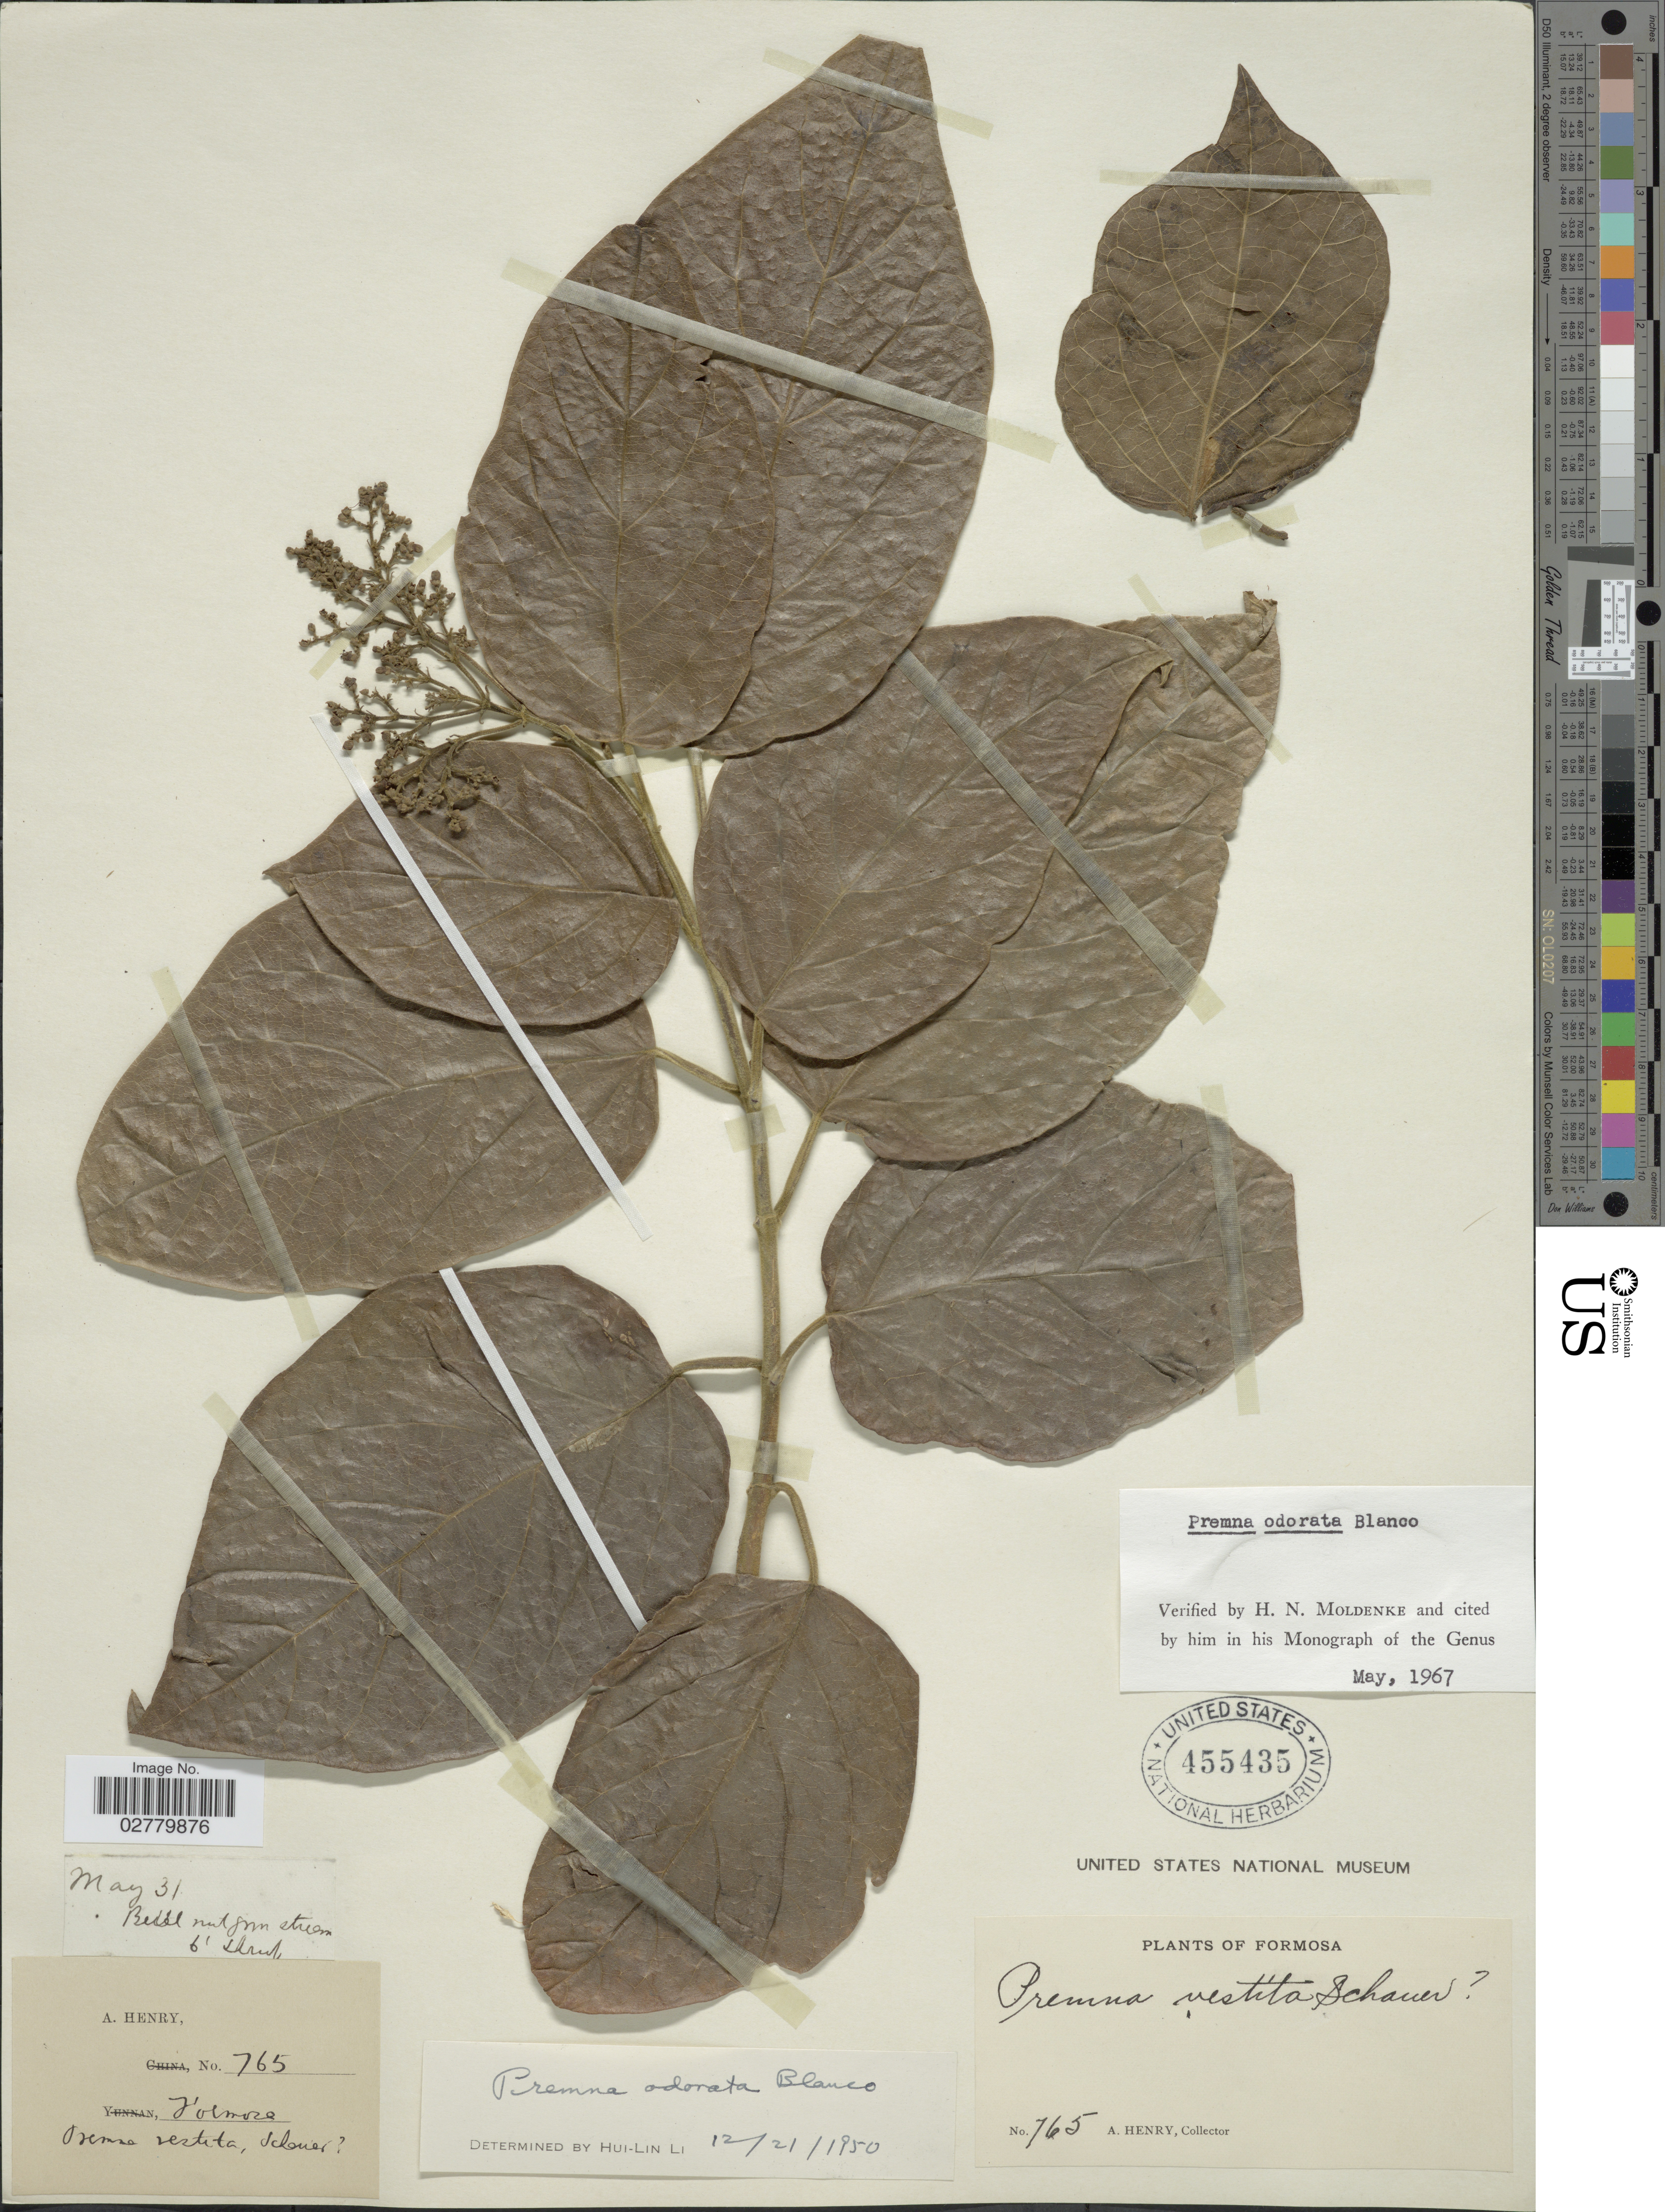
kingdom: Plantae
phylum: Tracheophyta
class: Magnoliopsida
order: Lamiales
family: Lamiaceae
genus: Premna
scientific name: Premna odorata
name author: Blanco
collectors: A. Henry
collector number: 765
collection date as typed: Transcribed d/m/y: /5/31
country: Taiwan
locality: Formosa.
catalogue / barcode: US 455435